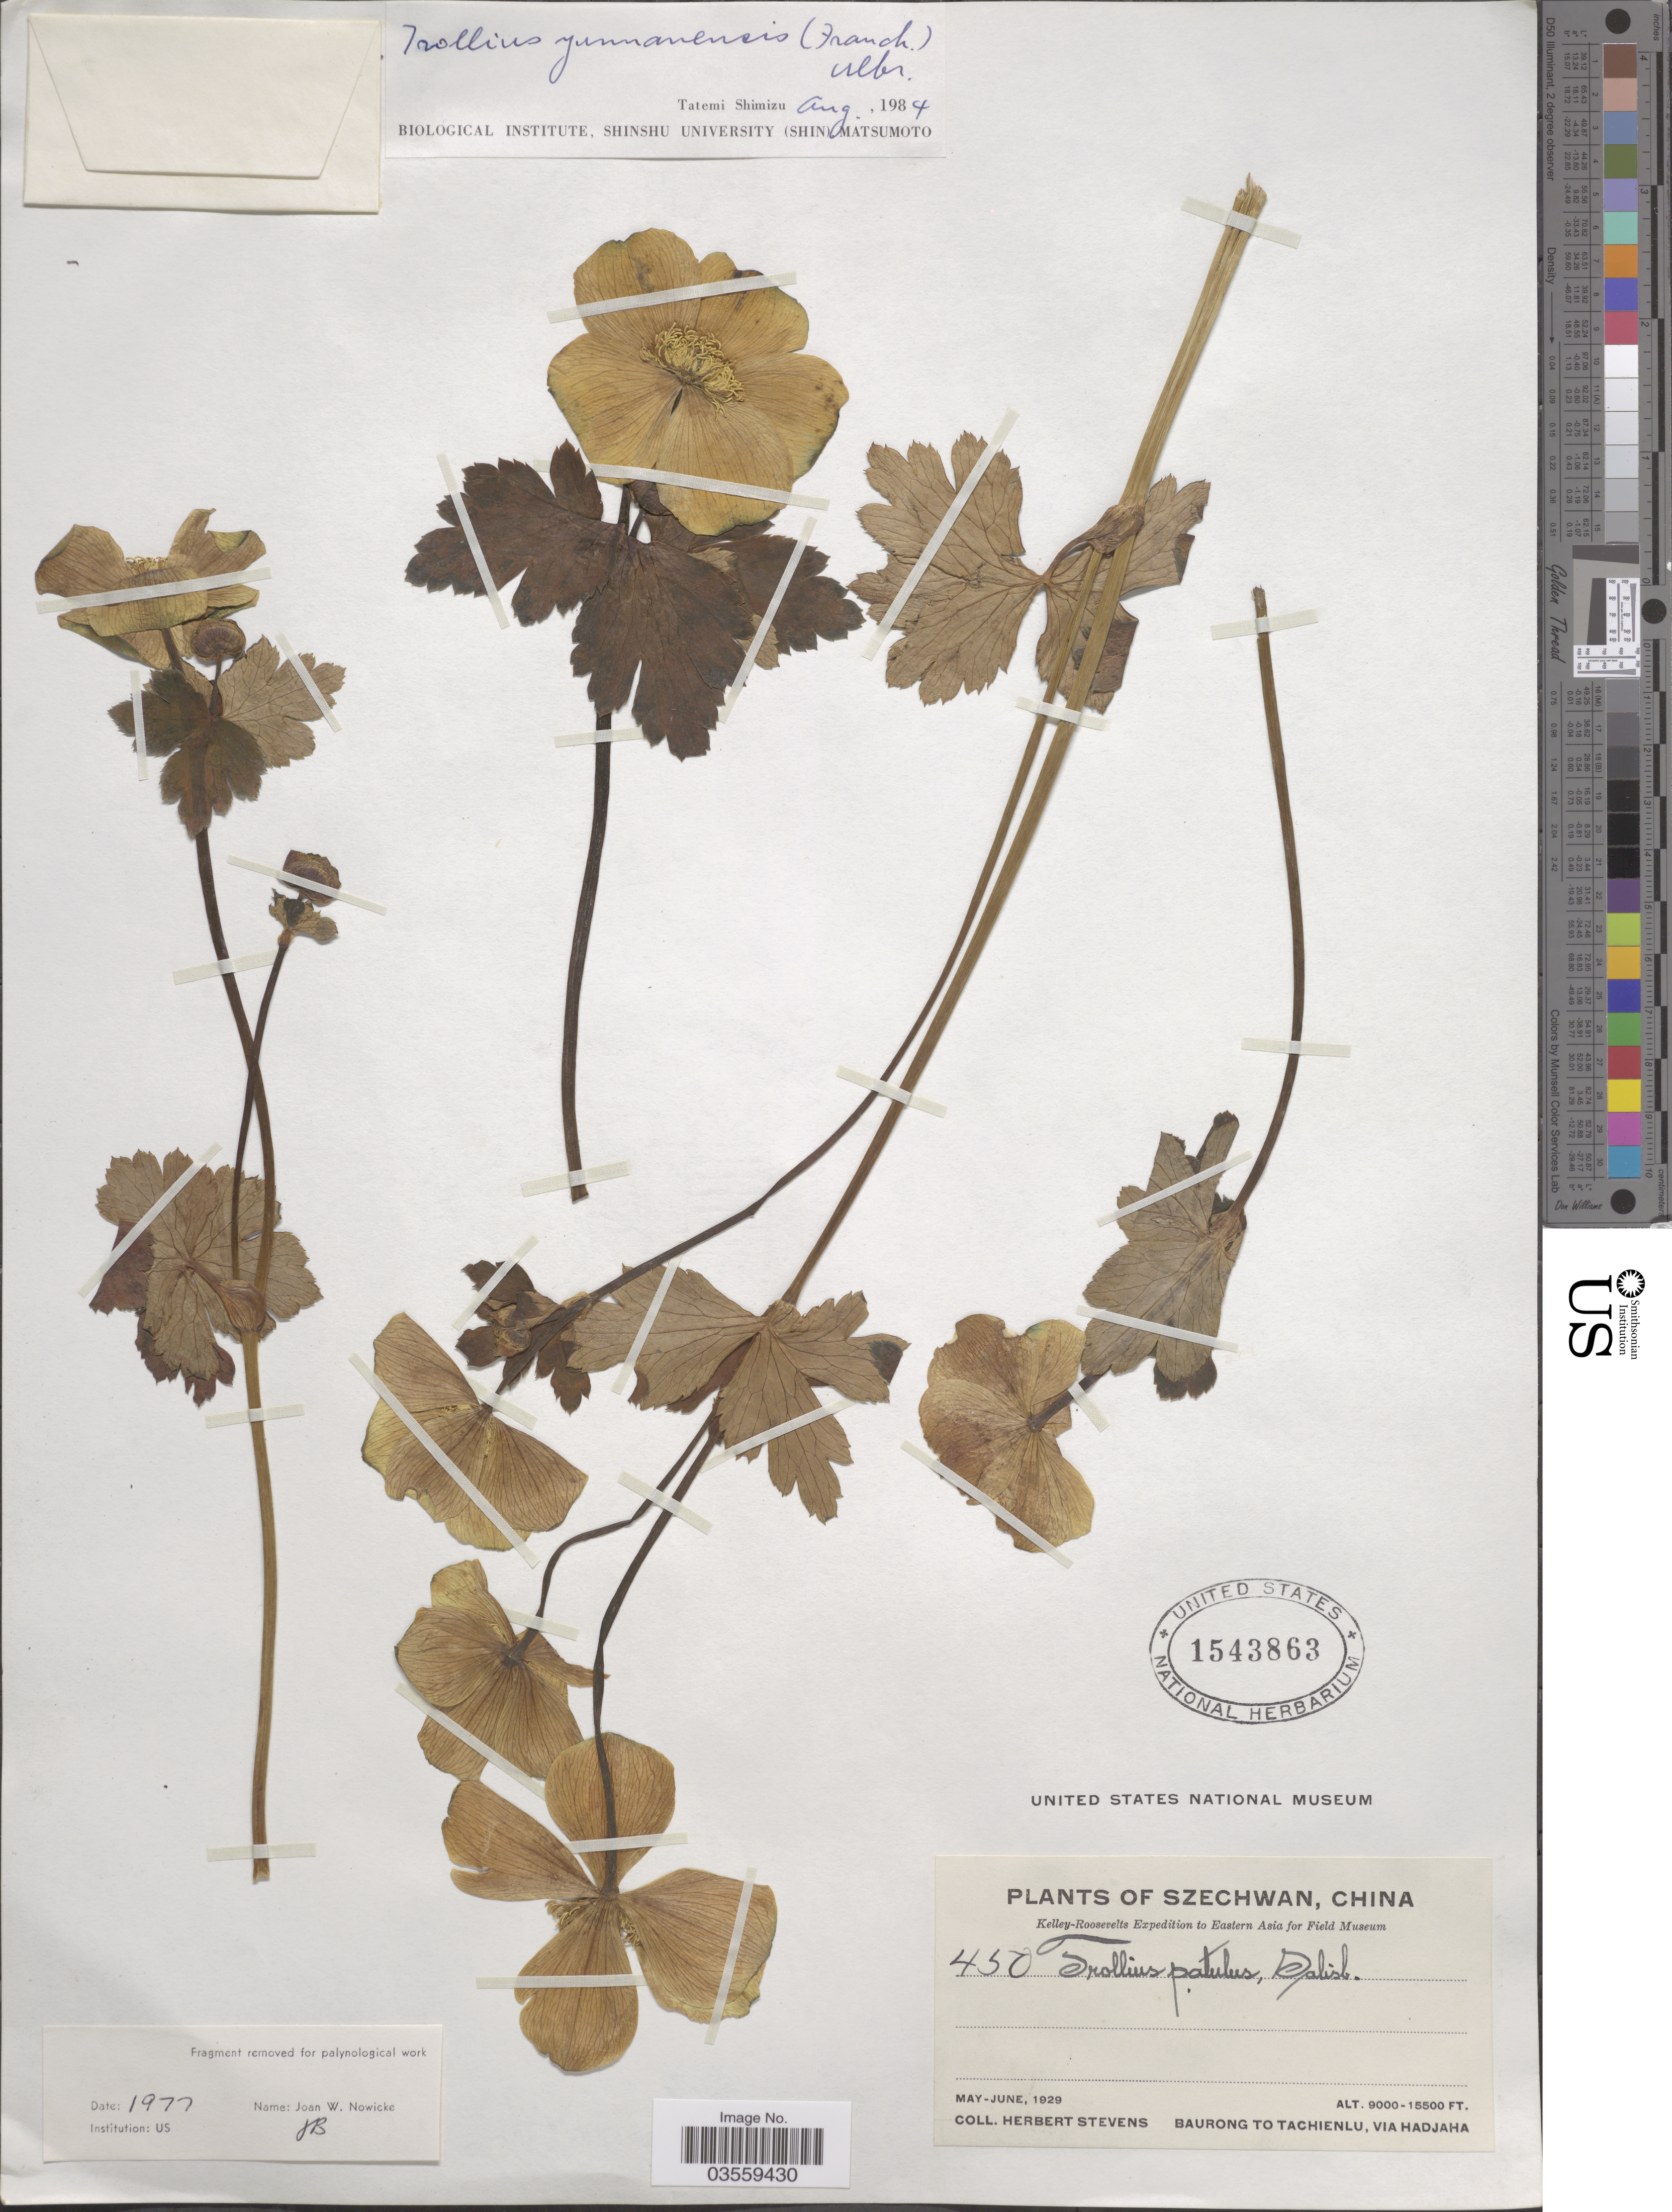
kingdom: Plantae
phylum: Tracheophyta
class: Magnoliopsida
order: Ranunculales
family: Ranunculaceae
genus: Trollius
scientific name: Trollius yunnanensis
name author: Ulbr.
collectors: H. Stevens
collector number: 450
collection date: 1929-05/1929-06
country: China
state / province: Sichuan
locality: Szechwan. Baurong to Tachienlu, via Hadjaha.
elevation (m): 2743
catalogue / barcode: US 1543863